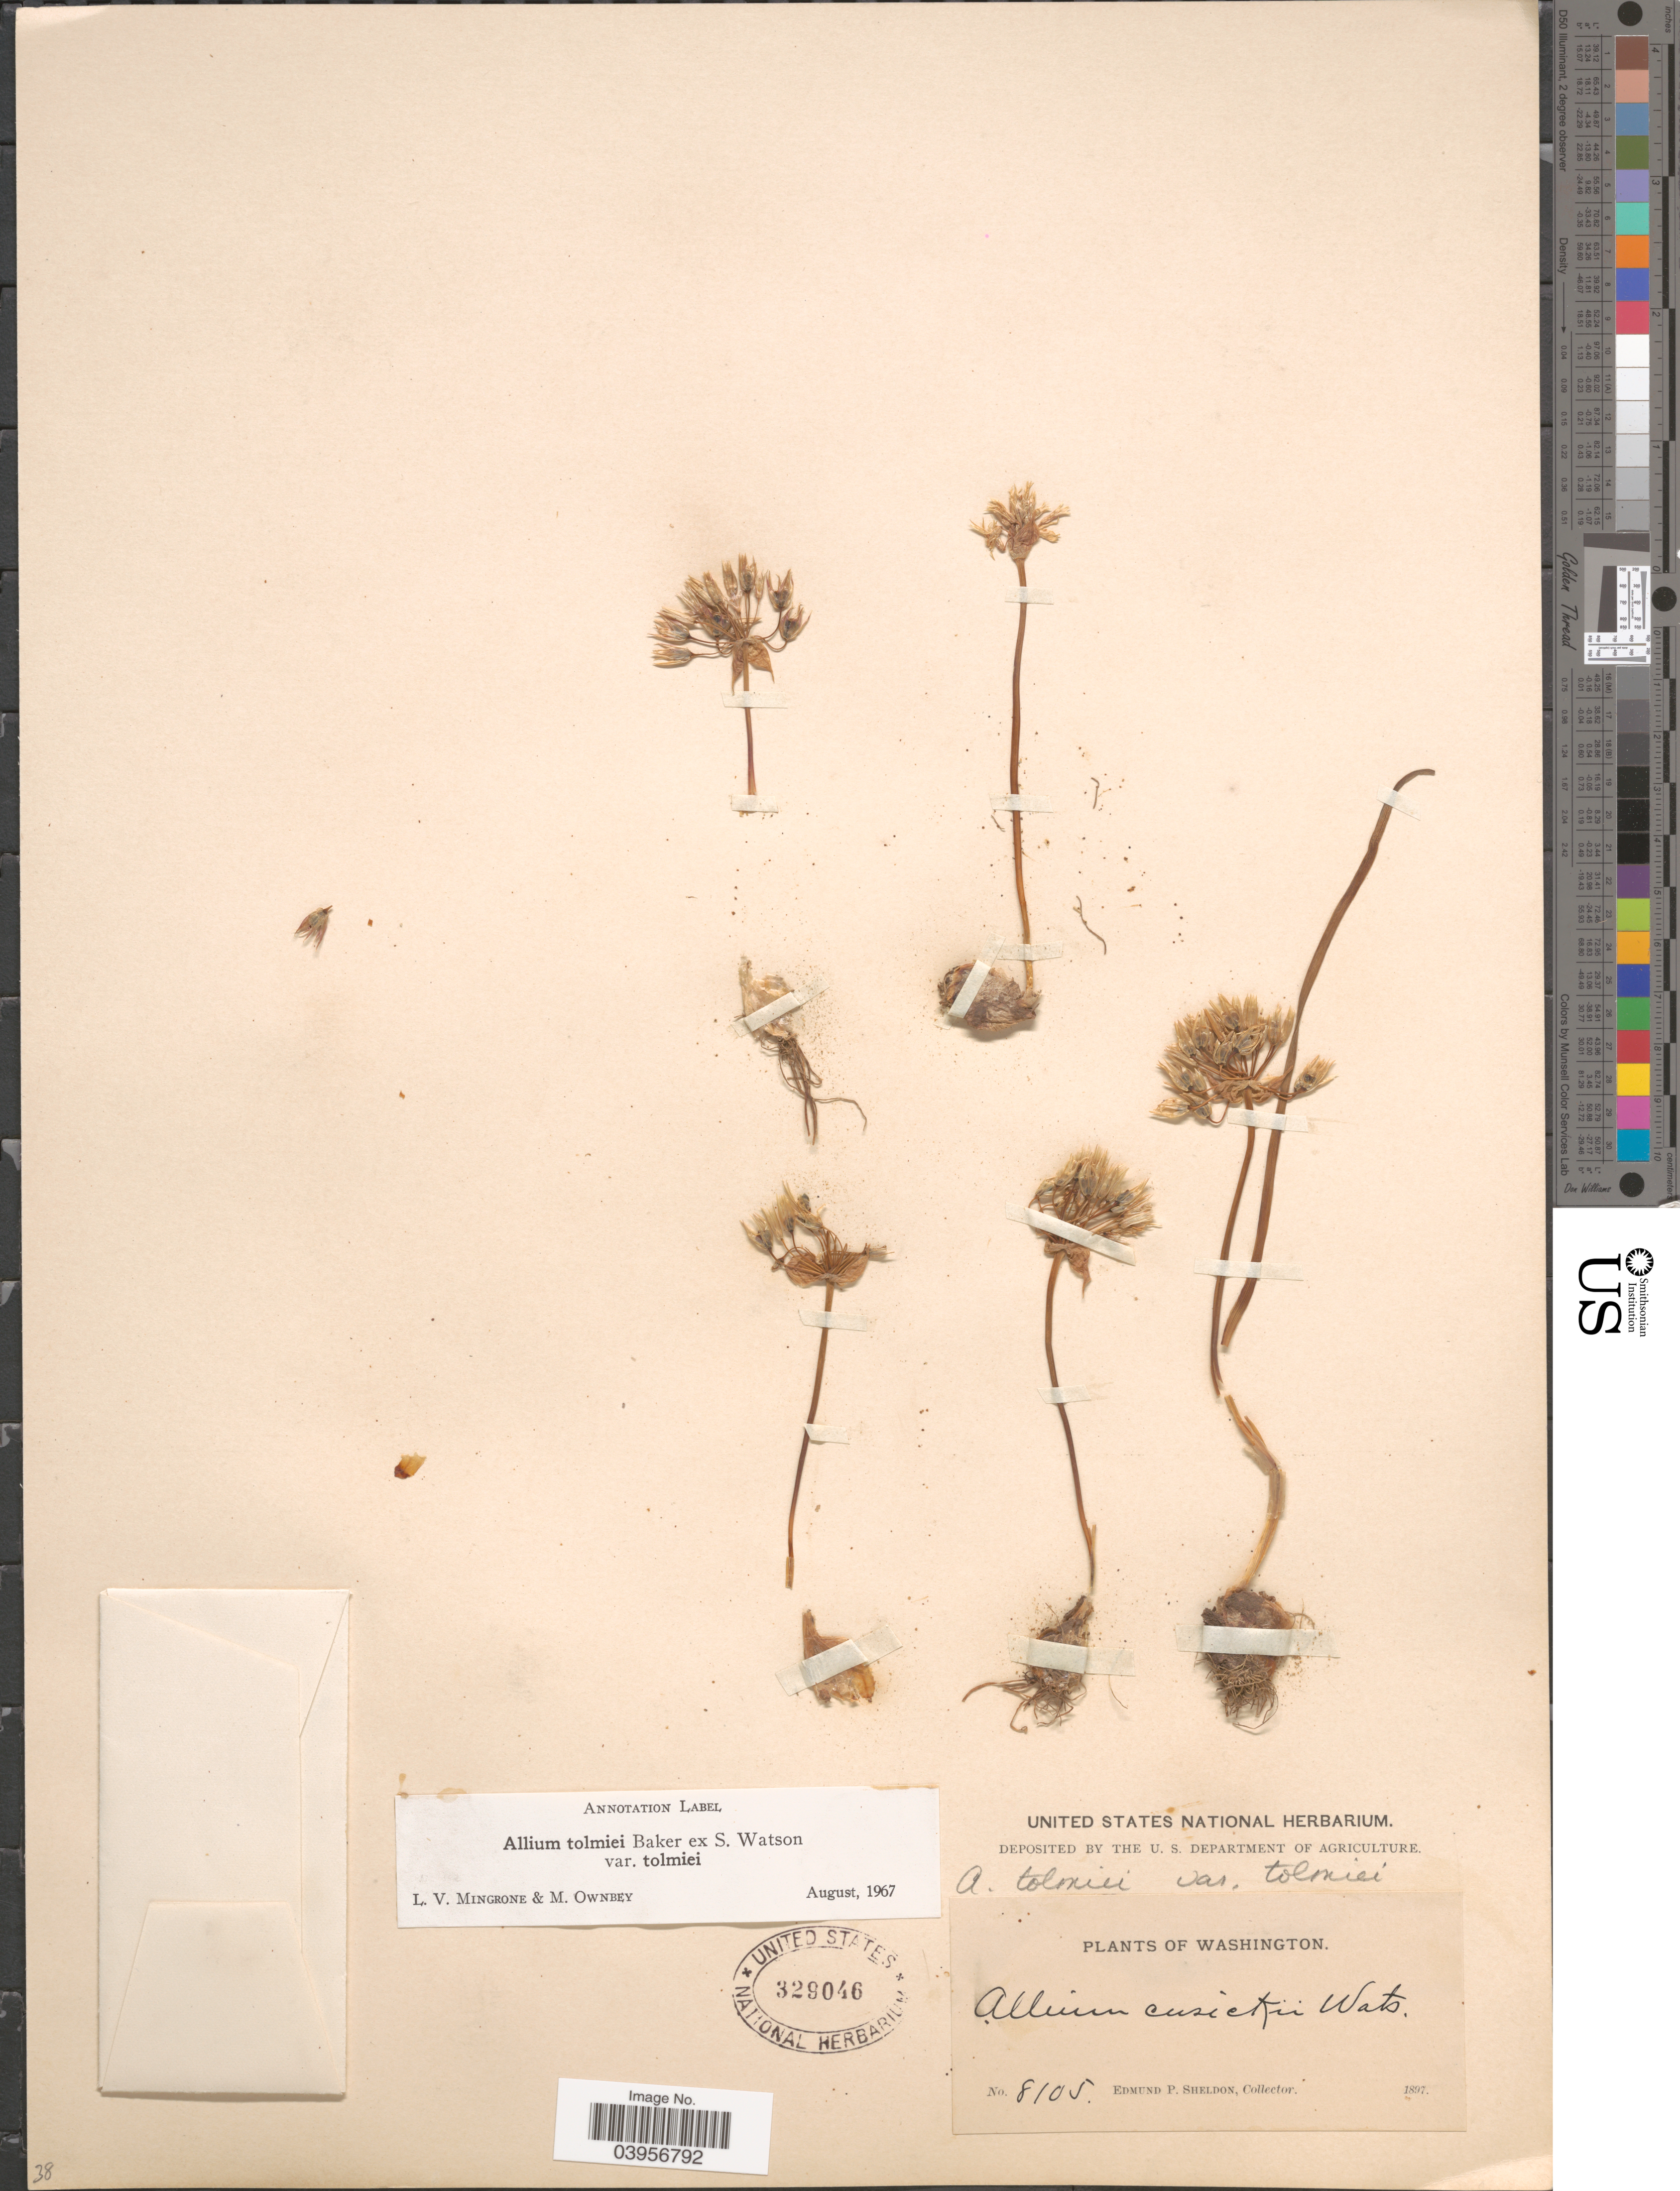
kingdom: Plantae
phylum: Tracheophyta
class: Liliopsida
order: Asparagales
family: Amaryllidaceae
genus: Allium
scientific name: Allium tolmiei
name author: Baker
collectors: E. P. Sheldon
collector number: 8105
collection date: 1897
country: United States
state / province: Washington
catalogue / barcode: US 329046